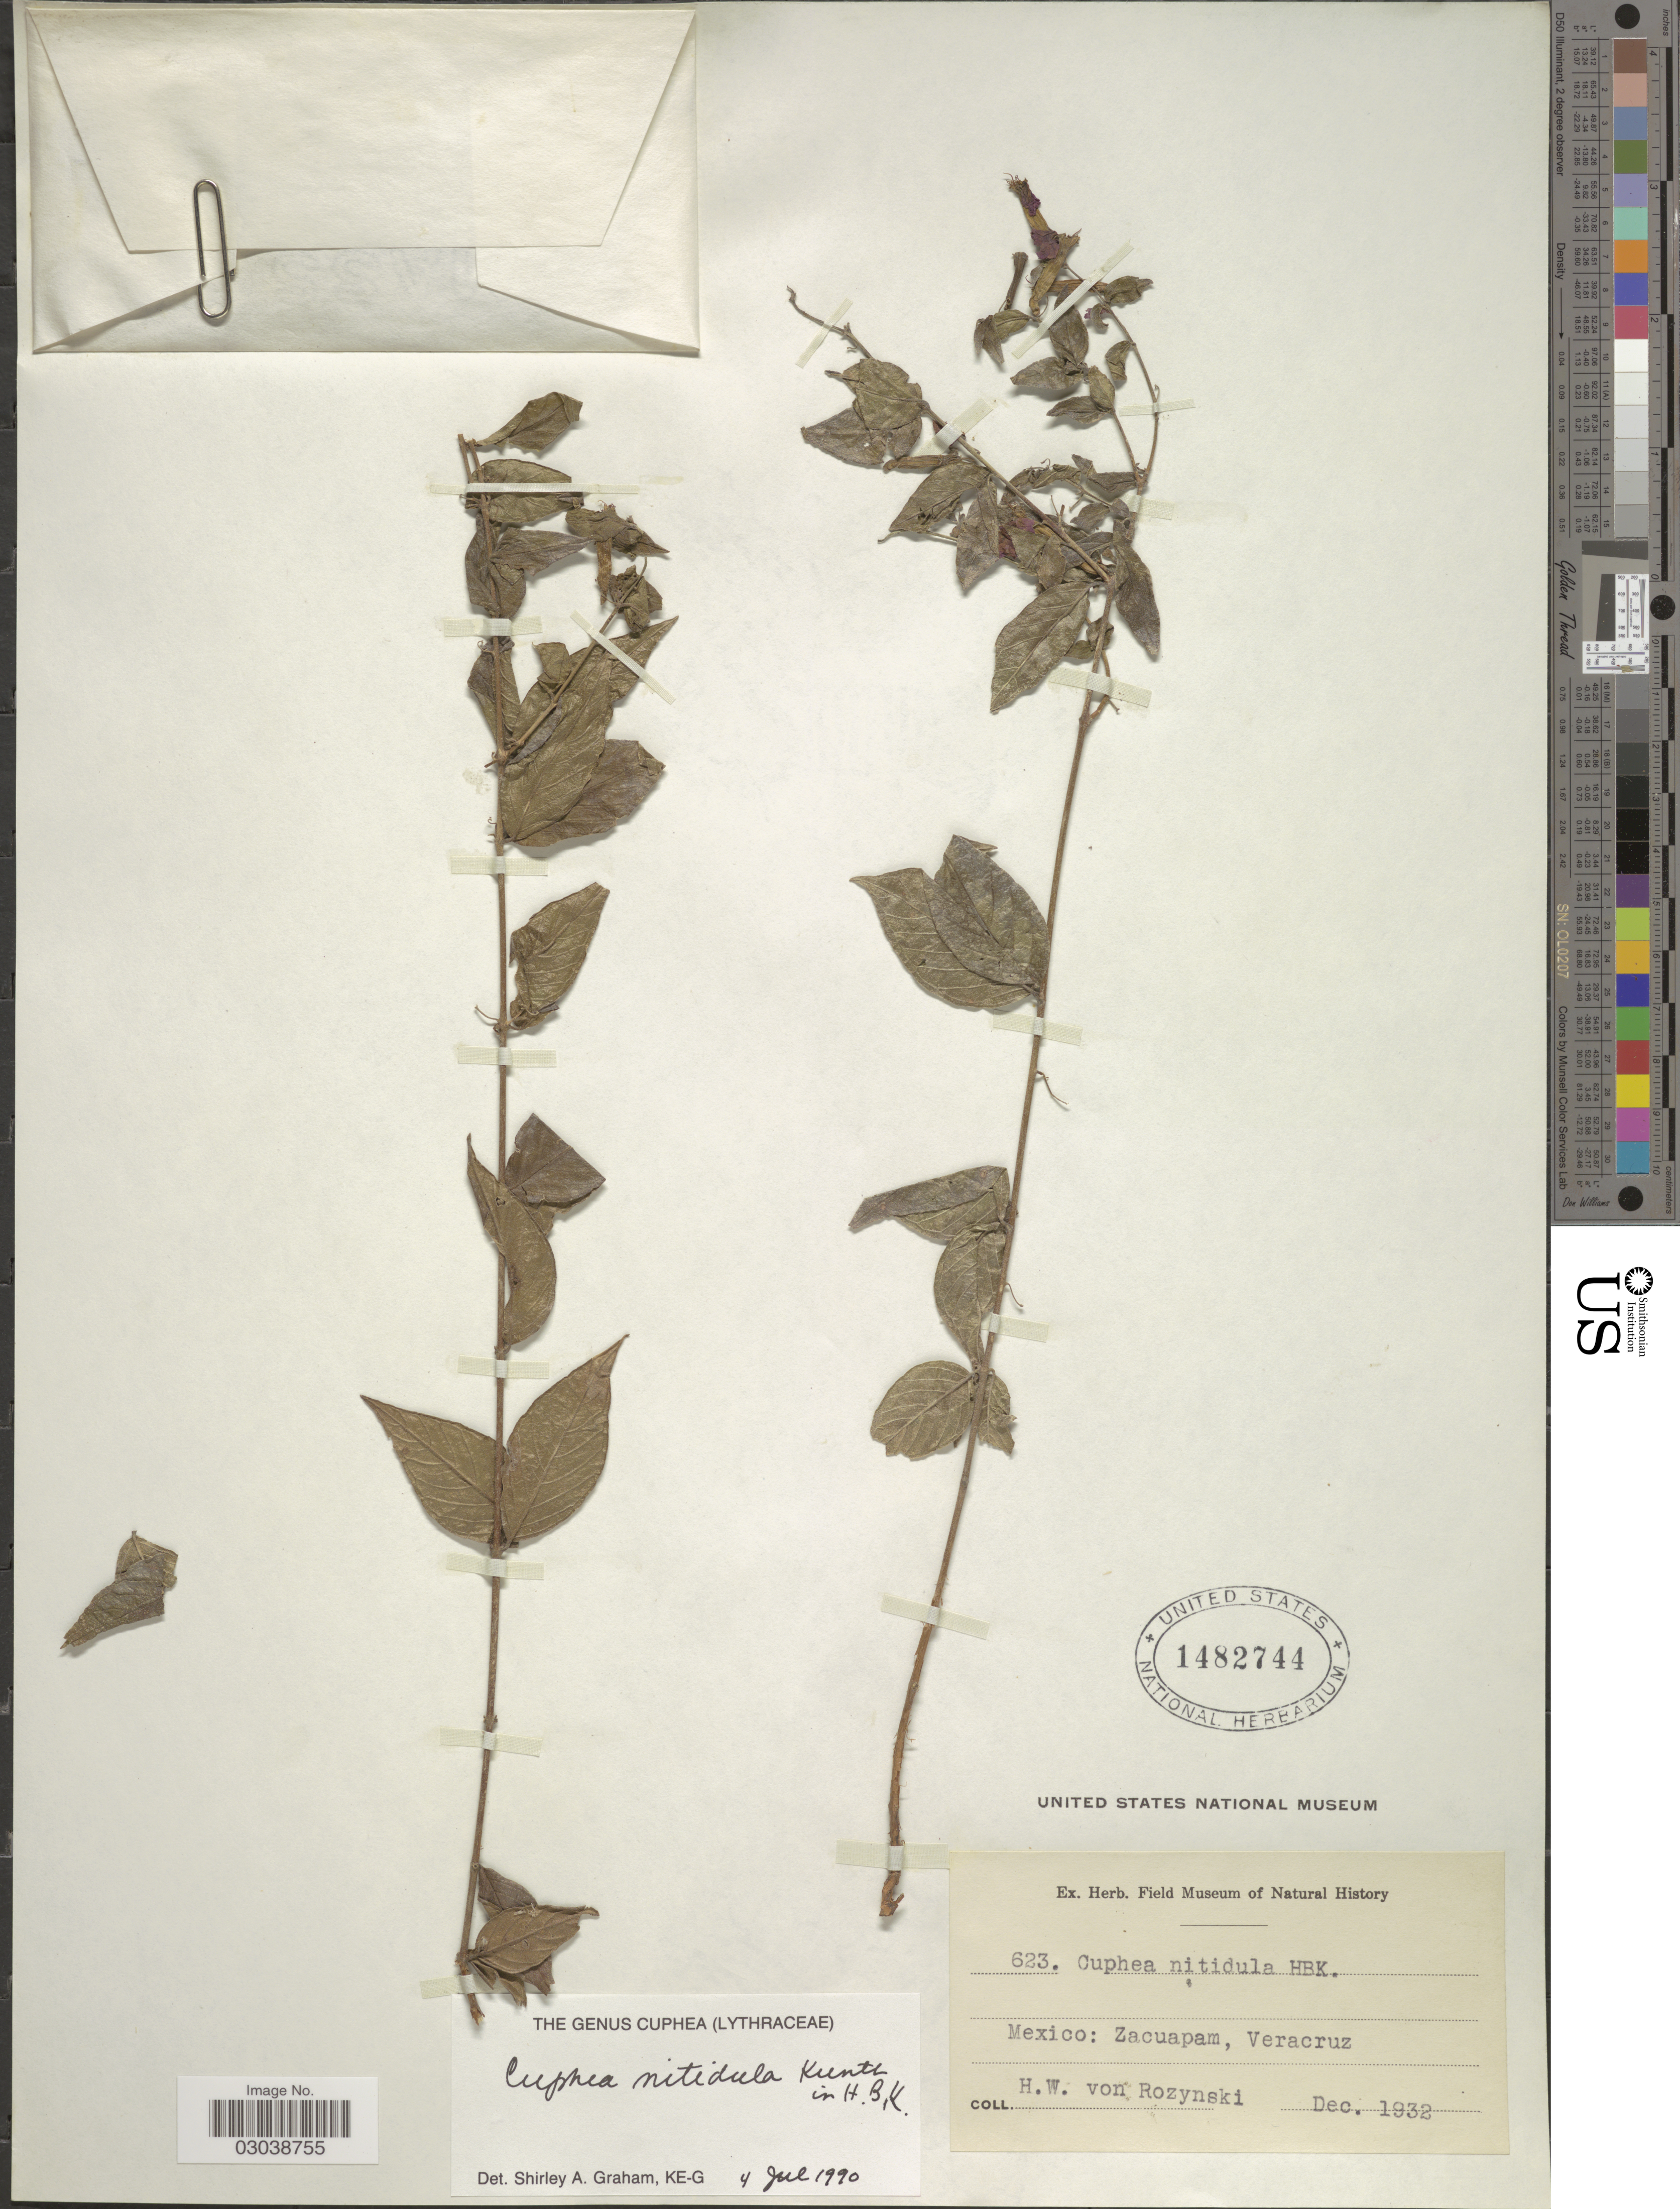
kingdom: Plantae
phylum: Tracheophyta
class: Magnoliopsida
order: Myrtales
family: Lythraceae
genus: Cuphea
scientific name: Cuphea nitidula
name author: Kunth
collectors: Rozynski, H. W. von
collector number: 623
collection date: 1932-12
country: Mexico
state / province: Veracruz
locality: Zacuapam, Veracruz.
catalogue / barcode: US 1482744